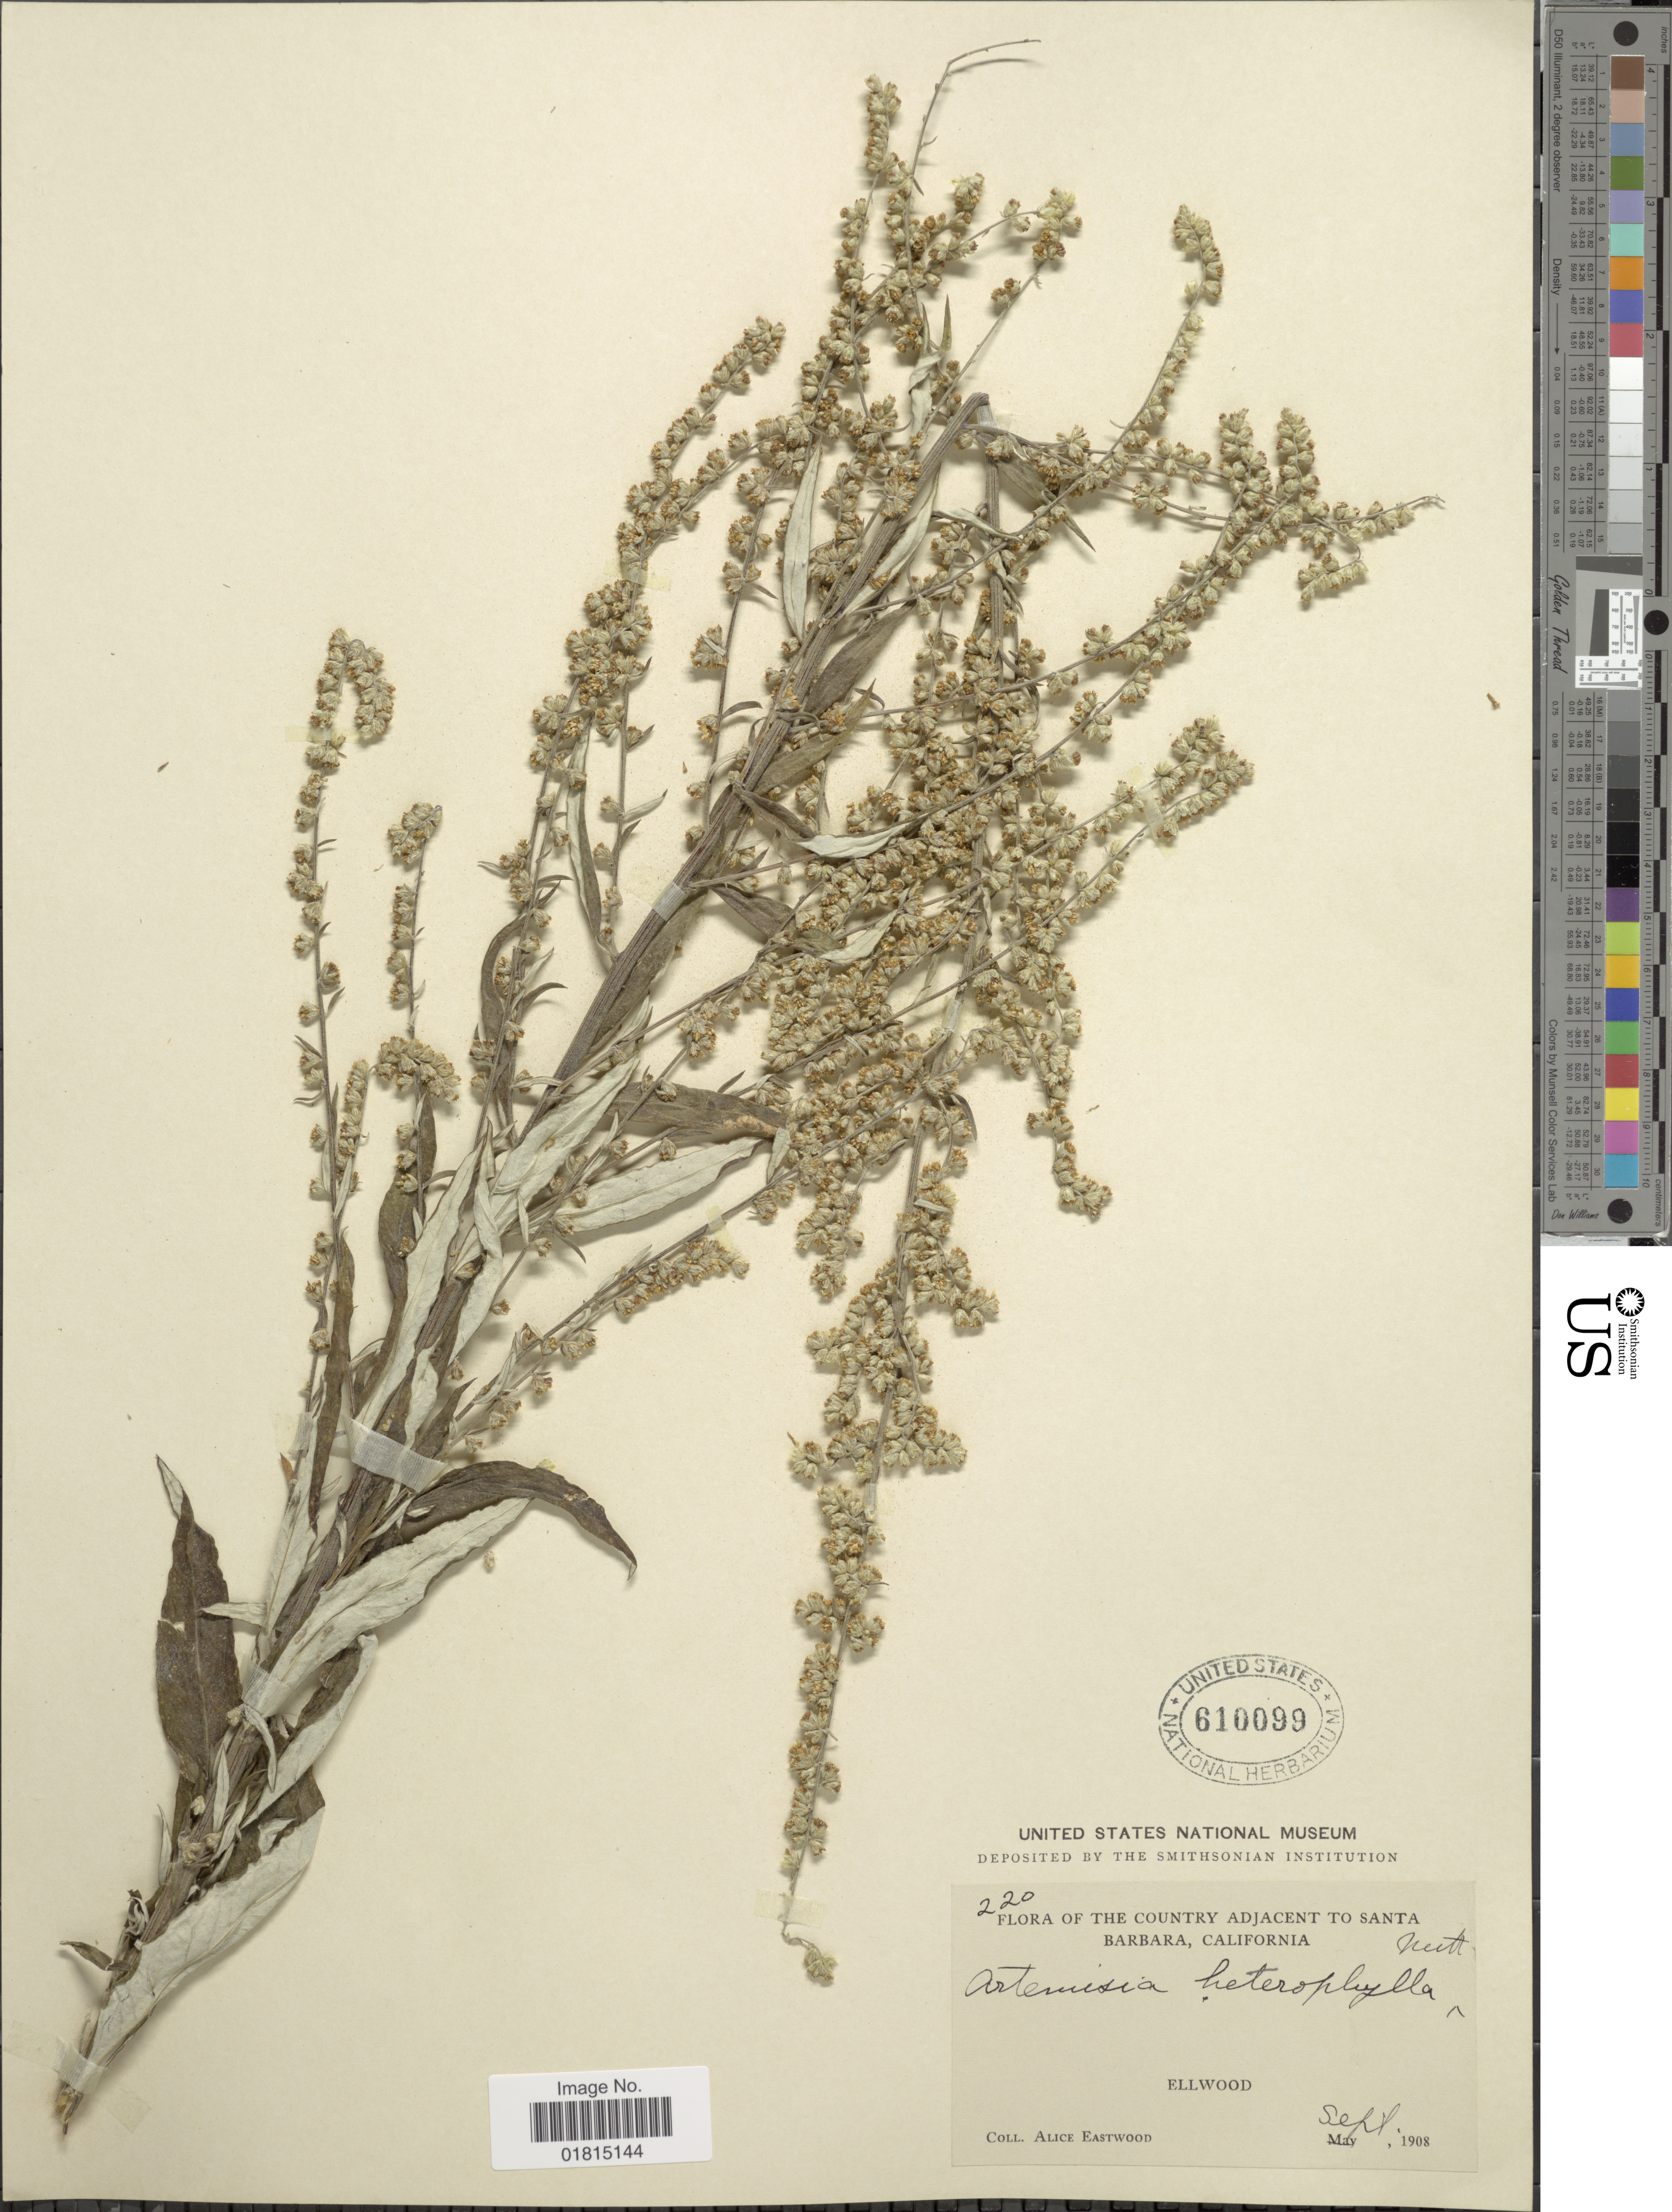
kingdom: Plantae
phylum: Tracheophyta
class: Magnoliopsida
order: Asterales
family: Asteraceae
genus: Artemisia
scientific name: Artemisia douglasiana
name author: Besser ex Hook.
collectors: A. Eastwood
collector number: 220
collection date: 1908-09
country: United States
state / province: California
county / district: Santa Barbara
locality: Country adjacent to Santa Barbara, California. Ellwood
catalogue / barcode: US 610099